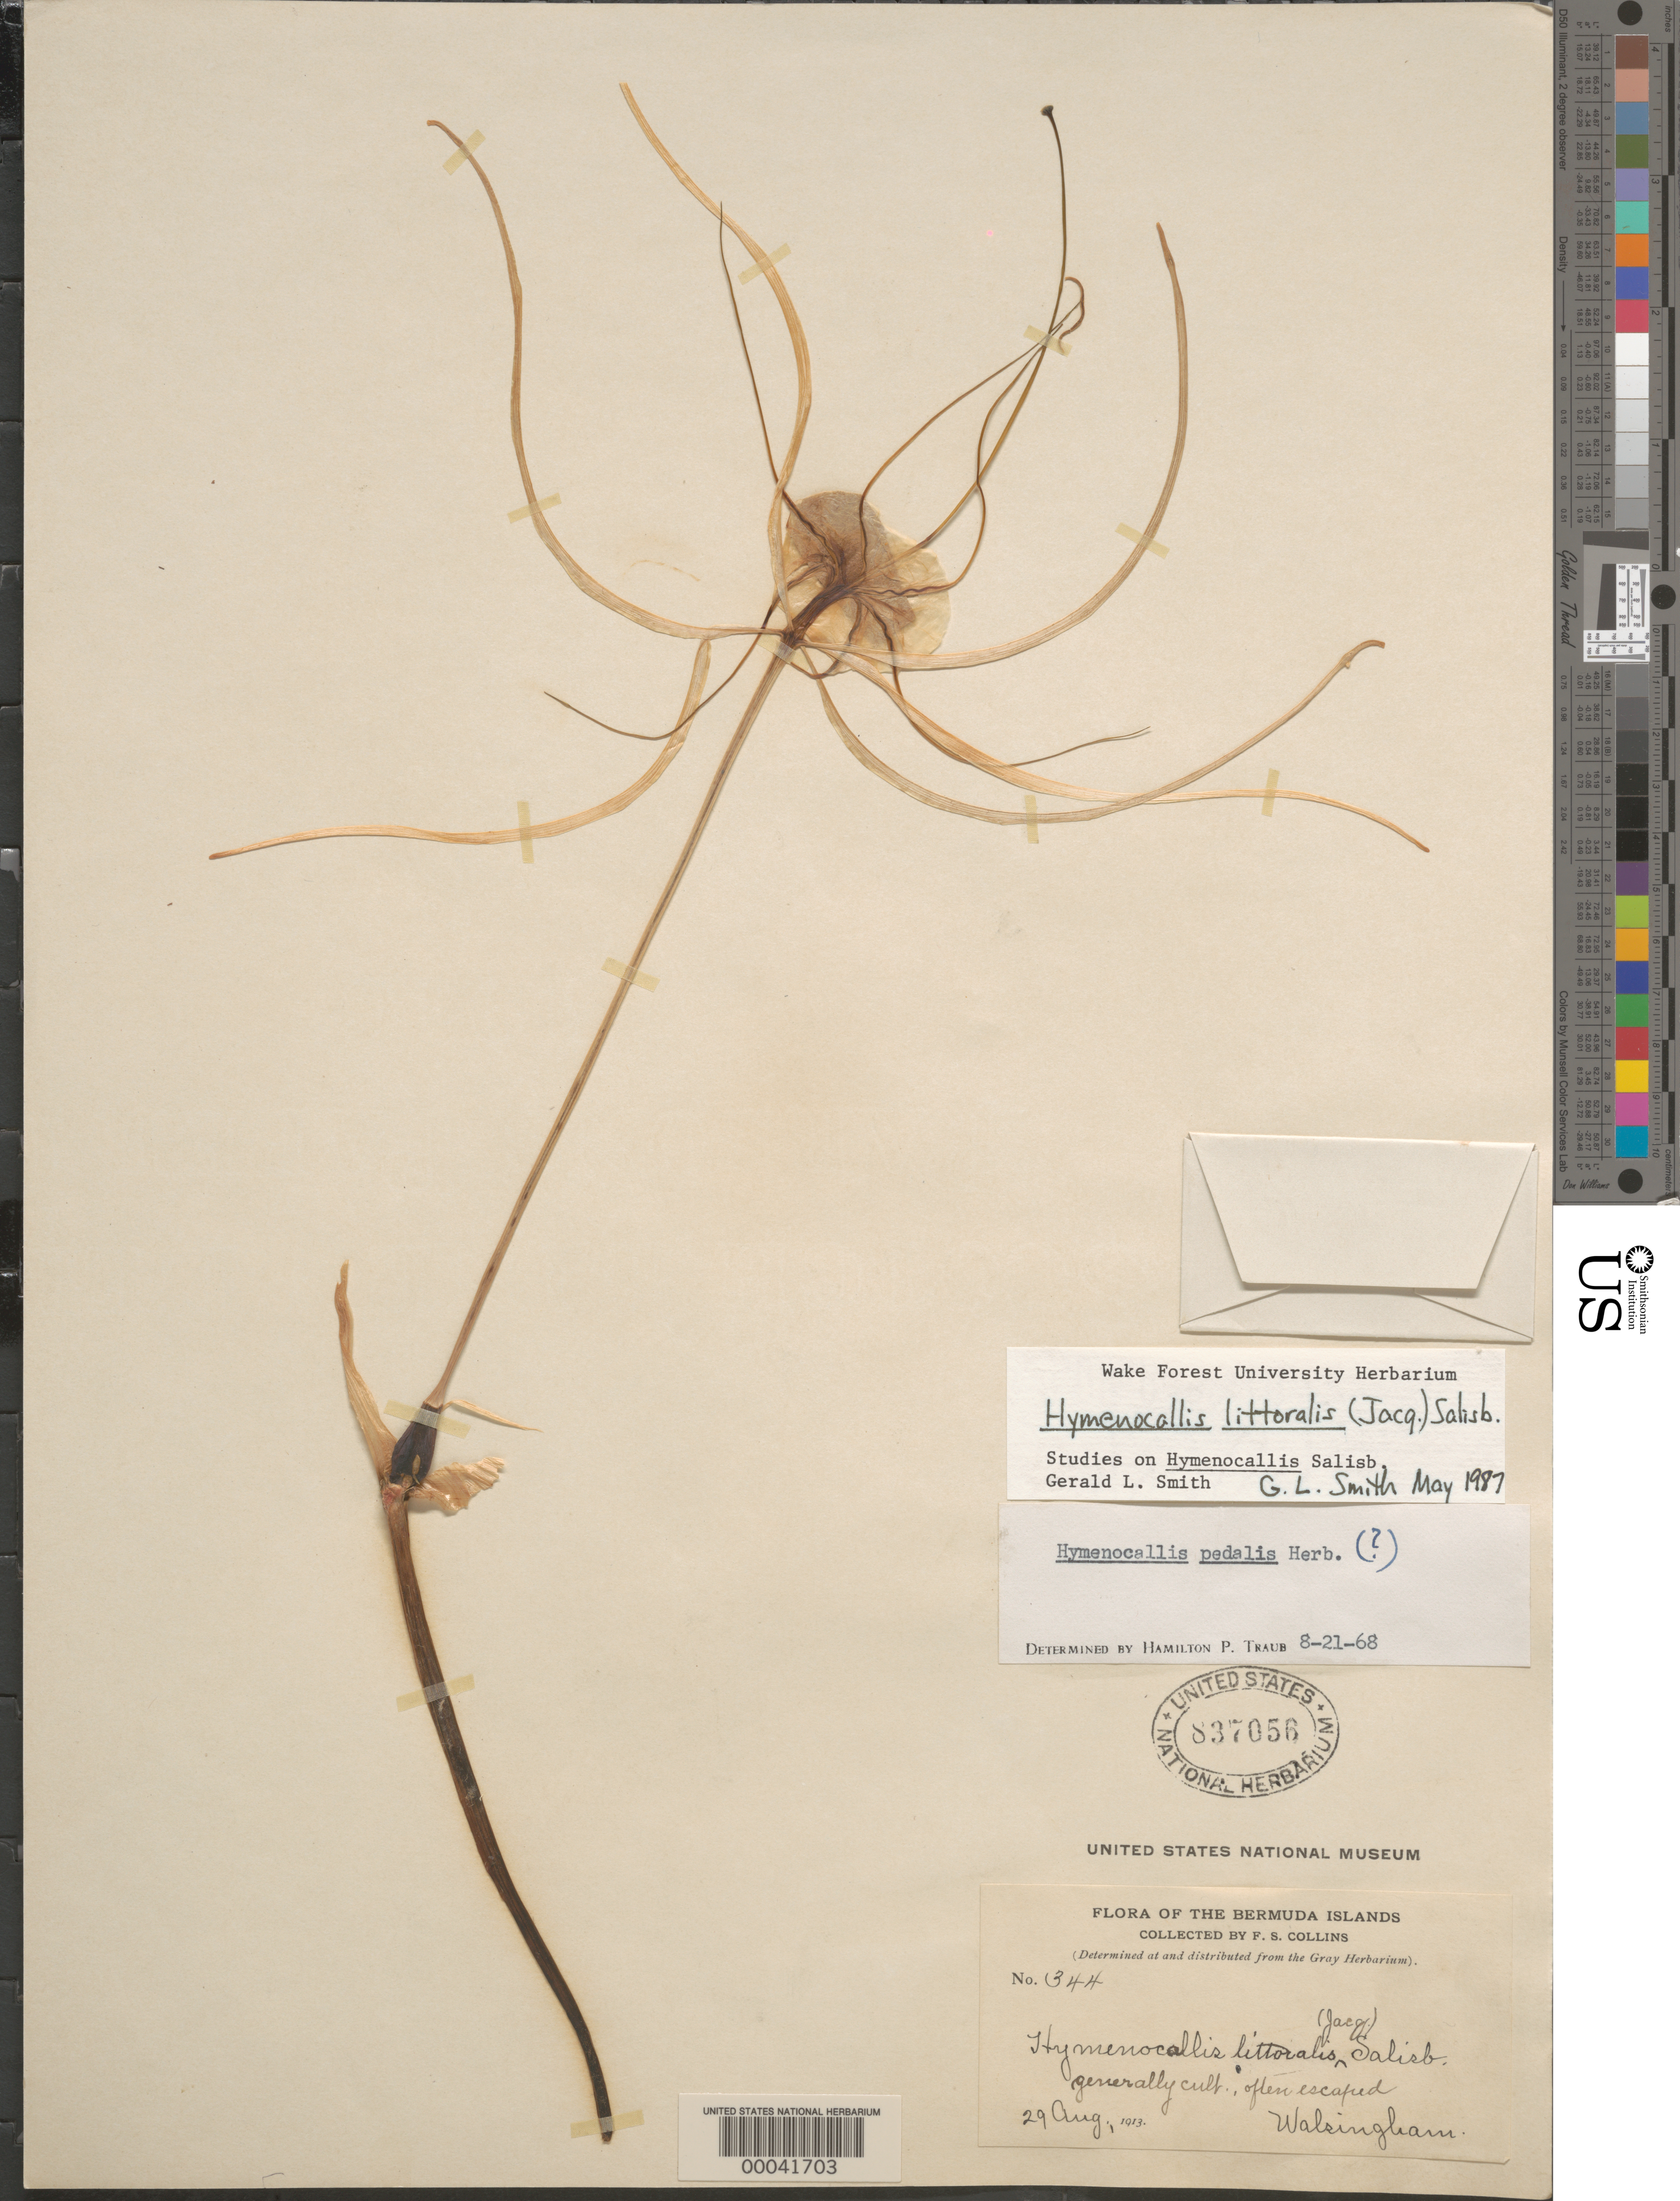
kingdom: Plantae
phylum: Tracheophyta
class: Liliopsida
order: Asparagales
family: Amaryllidaceae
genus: Hymenocallis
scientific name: Hymenocallis littoralis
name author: (Jacq.) Salisb.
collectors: F. Collins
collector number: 344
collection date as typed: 29 Aug 1913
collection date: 1913-08-29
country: Bermuda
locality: Walsingham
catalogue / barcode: US 837056